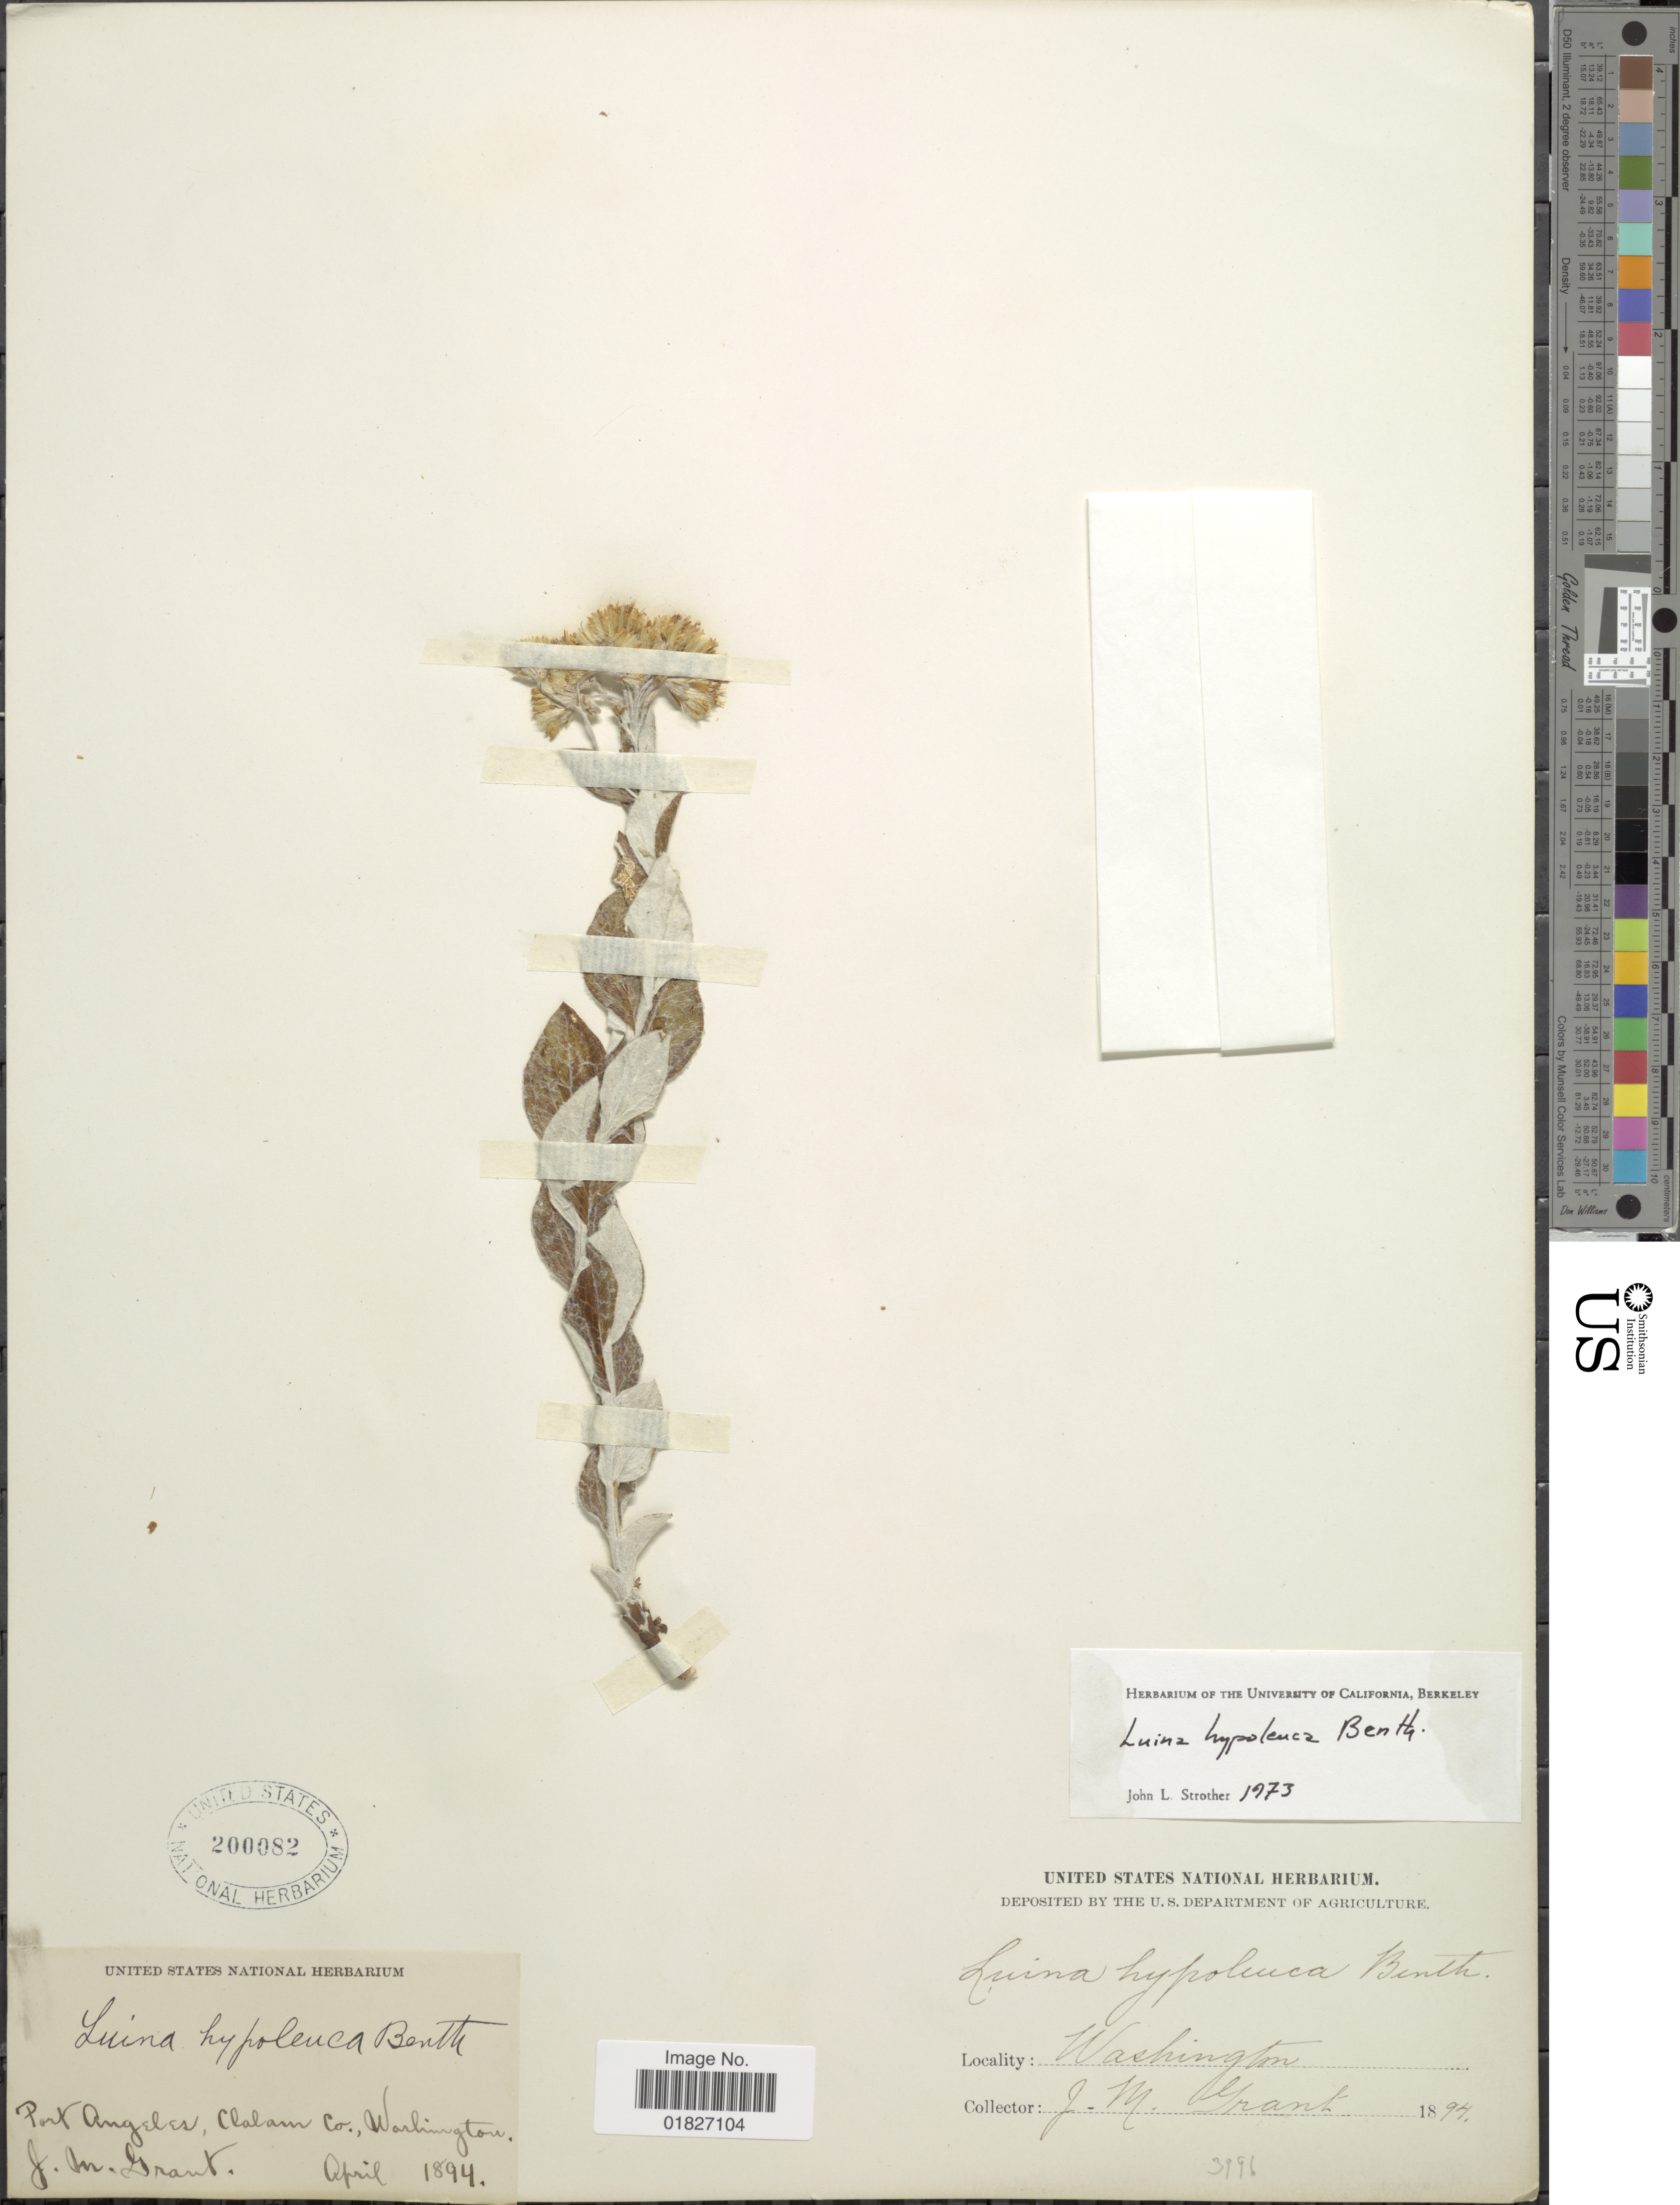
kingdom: Plantae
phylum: Tracheophyta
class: Magnoliopsida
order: Asterales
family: Asteraceae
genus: Luina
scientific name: Luina hypoleuca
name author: Benth.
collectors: J. M. Grant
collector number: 3996*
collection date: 1894-04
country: United States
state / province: Washington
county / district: Clallam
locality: Port Angeles, Clalam Co.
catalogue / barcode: US 200082